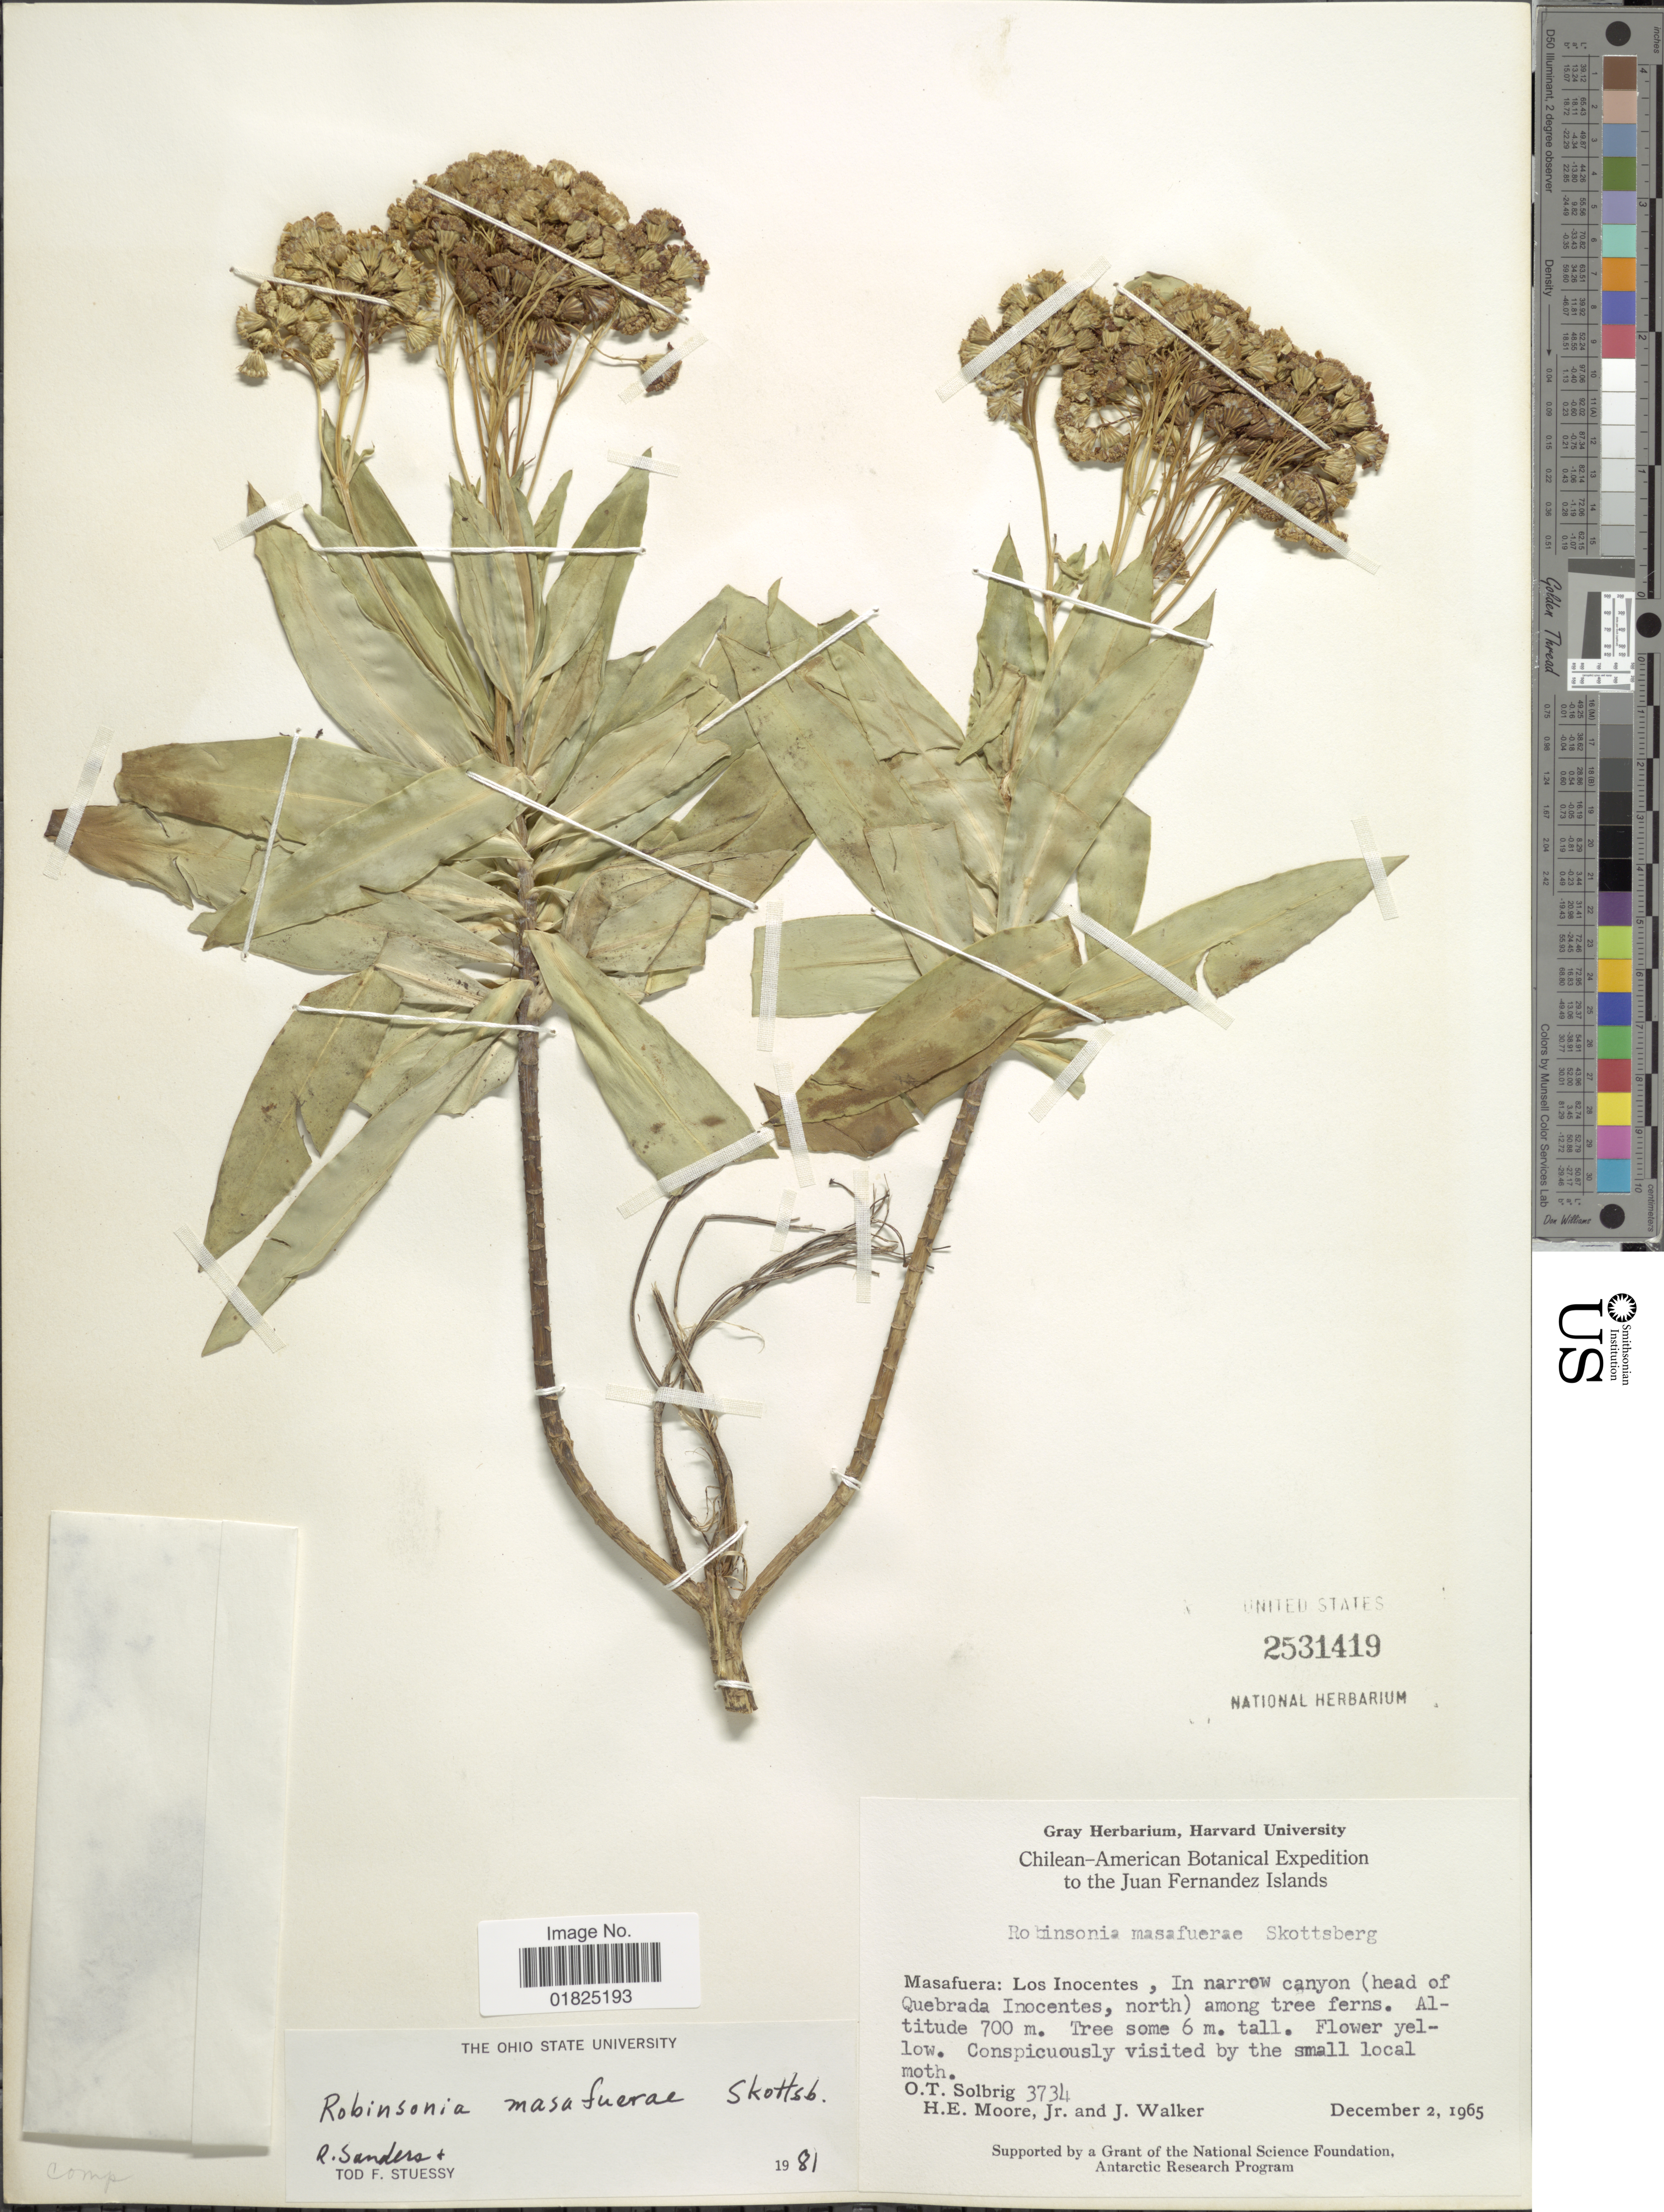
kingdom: Plantae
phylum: Tracheophyta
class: Magnoliopsida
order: Asterales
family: Asteraceae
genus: Robinsonia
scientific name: Robinsonia masafuerae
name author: Skottsb.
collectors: O. T. Solbrig, H. Moore & J. Walker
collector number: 3734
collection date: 1965-12-02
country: Chile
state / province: Valparaíso (V)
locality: Juan Fernandez Islands. Masafuera: Los Inocentes, In narrow canyon (head of Quebrada Inocentes, north)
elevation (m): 700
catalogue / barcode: US 2531419